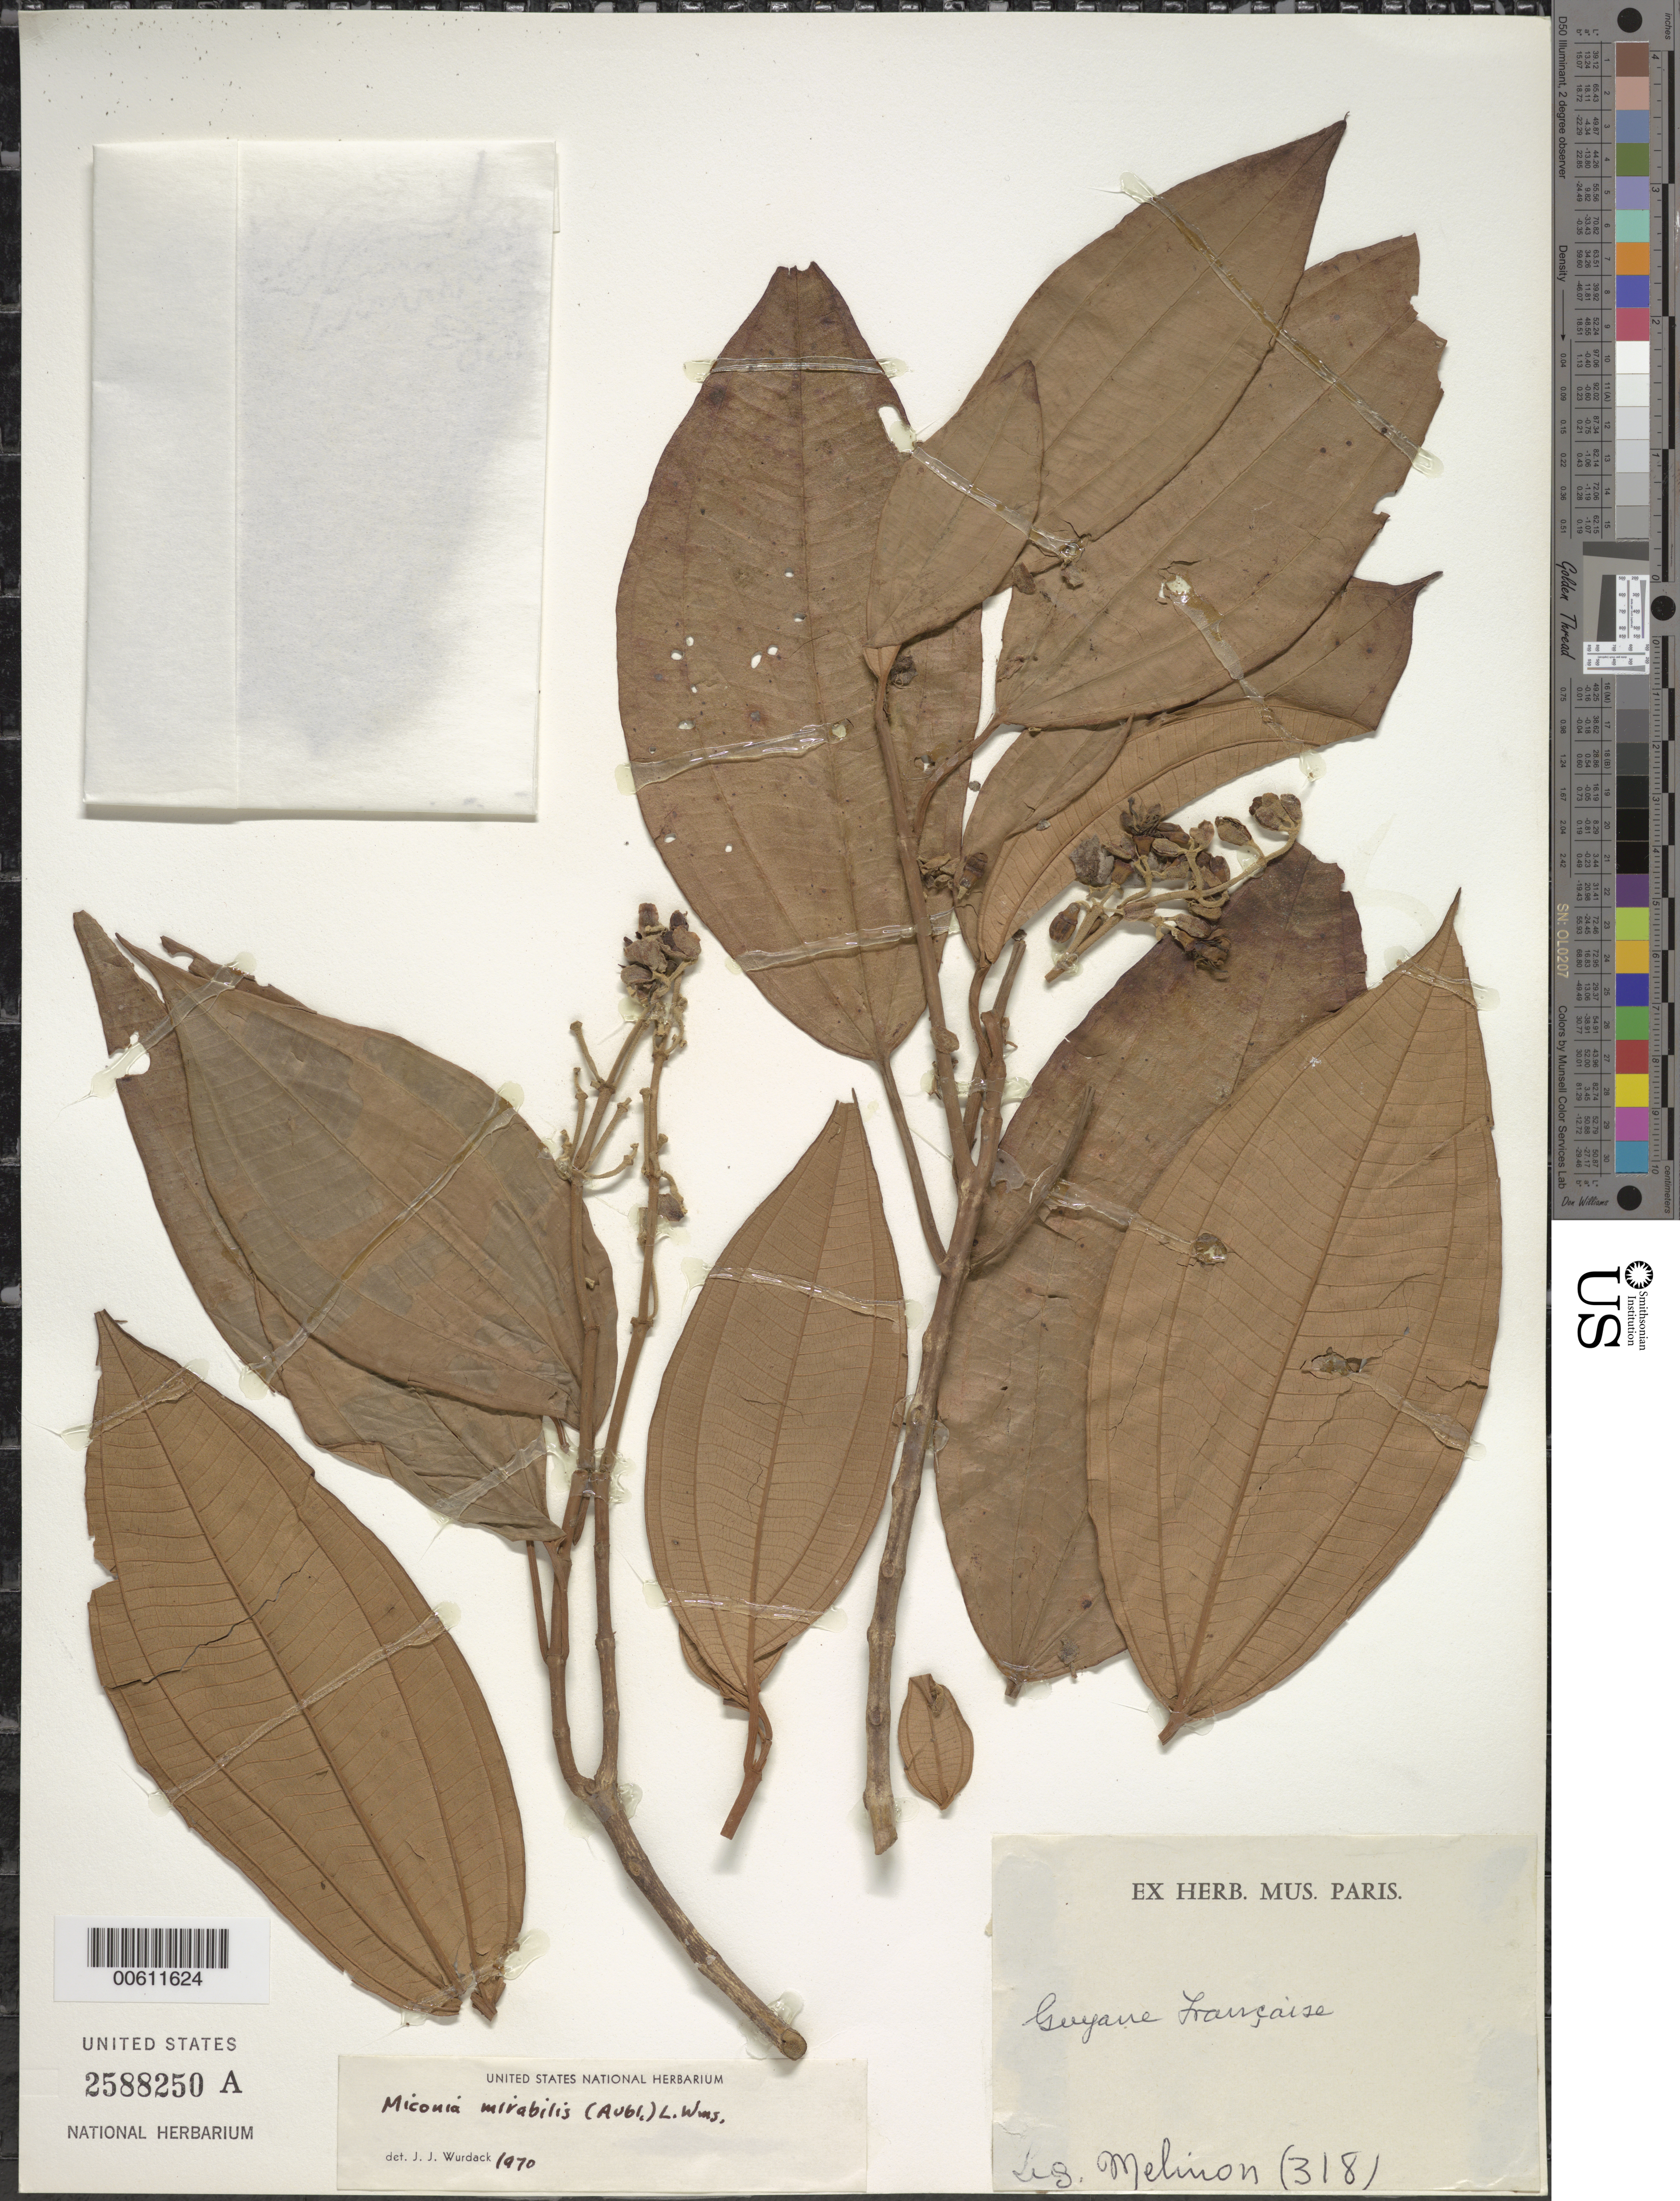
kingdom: Plantae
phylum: Tracheophyta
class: Magnoliopsida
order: Myrtales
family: Melastomataceae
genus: Miconia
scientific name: Miconia mirabilis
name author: (Aubl.) L.O. Williams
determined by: Wurdack, John J., (US), US (UNITED STATES)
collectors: E. Mélinon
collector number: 318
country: French Guiana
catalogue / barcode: US 2588250A